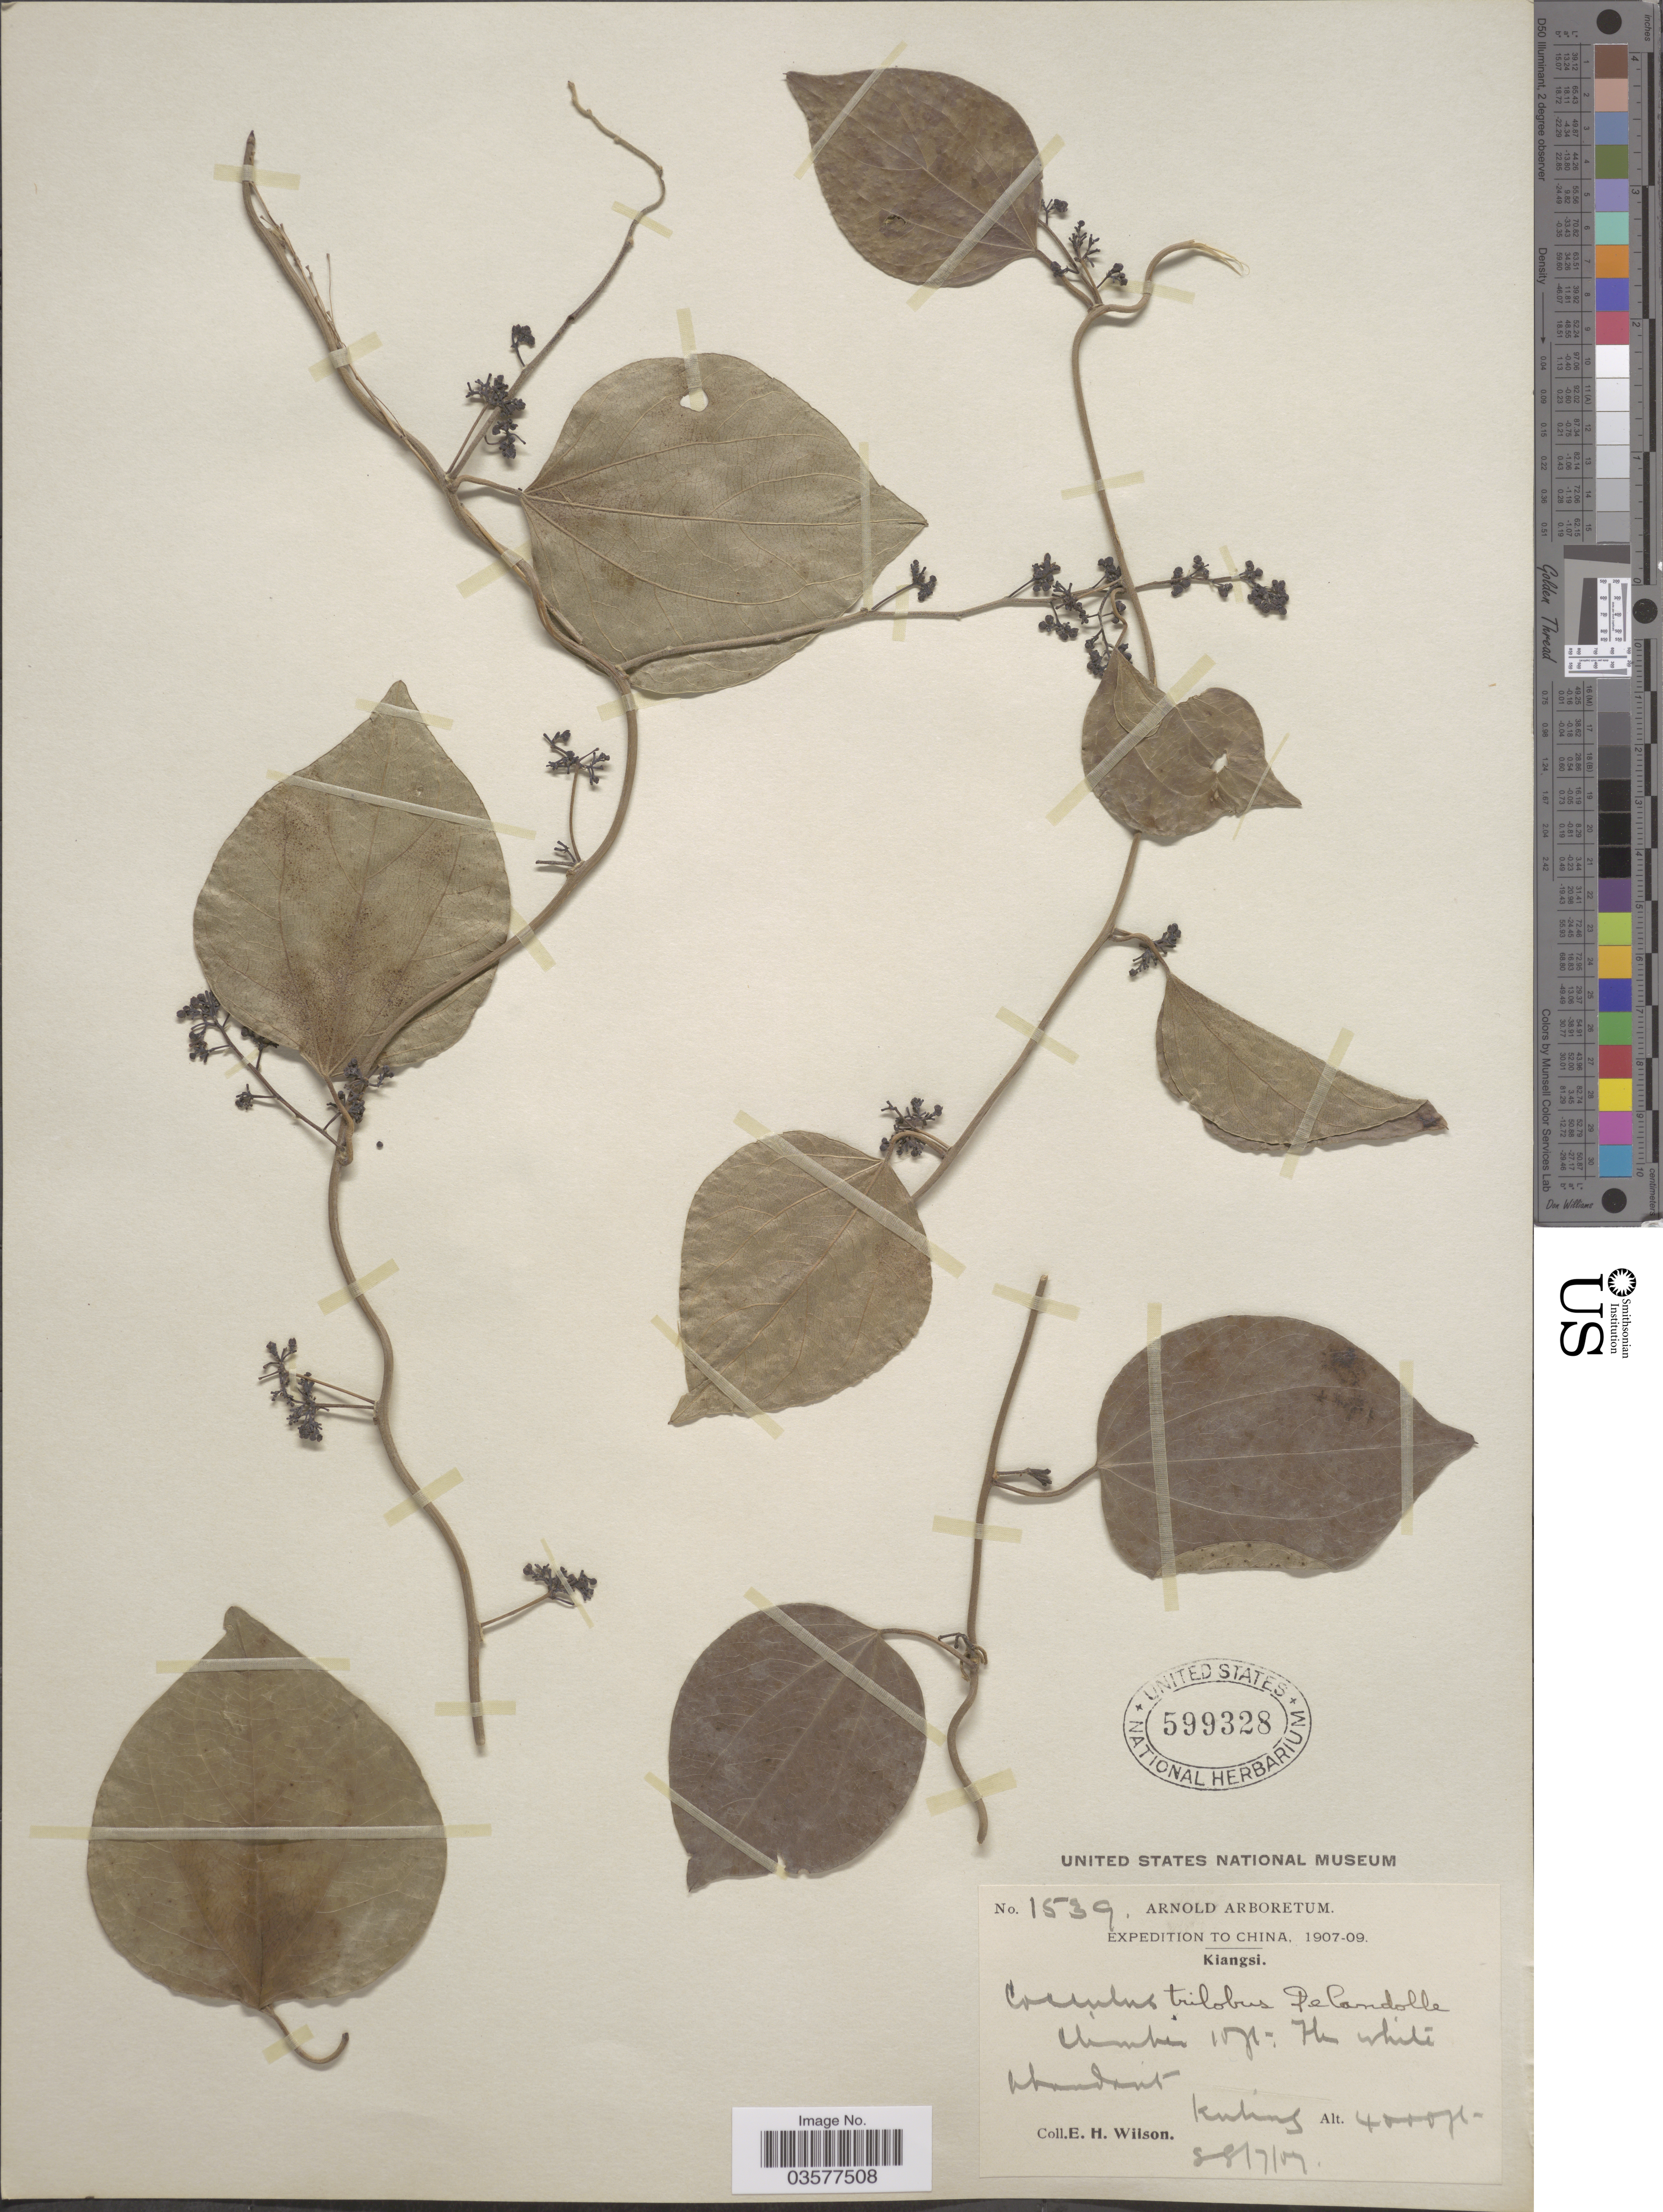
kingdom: Plantae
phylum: Tracheophyta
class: Magnoliopsida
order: Ranunculales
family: Menispermaceae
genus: Cocculus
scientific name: Cocculus orbiculatus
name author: (L.) DC.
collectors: E. Wilson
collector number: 1539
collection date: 1907-07-28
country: China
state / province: Jiangxi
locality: Kiangsi. Kuling.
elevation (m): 1219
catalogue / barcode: US 599328